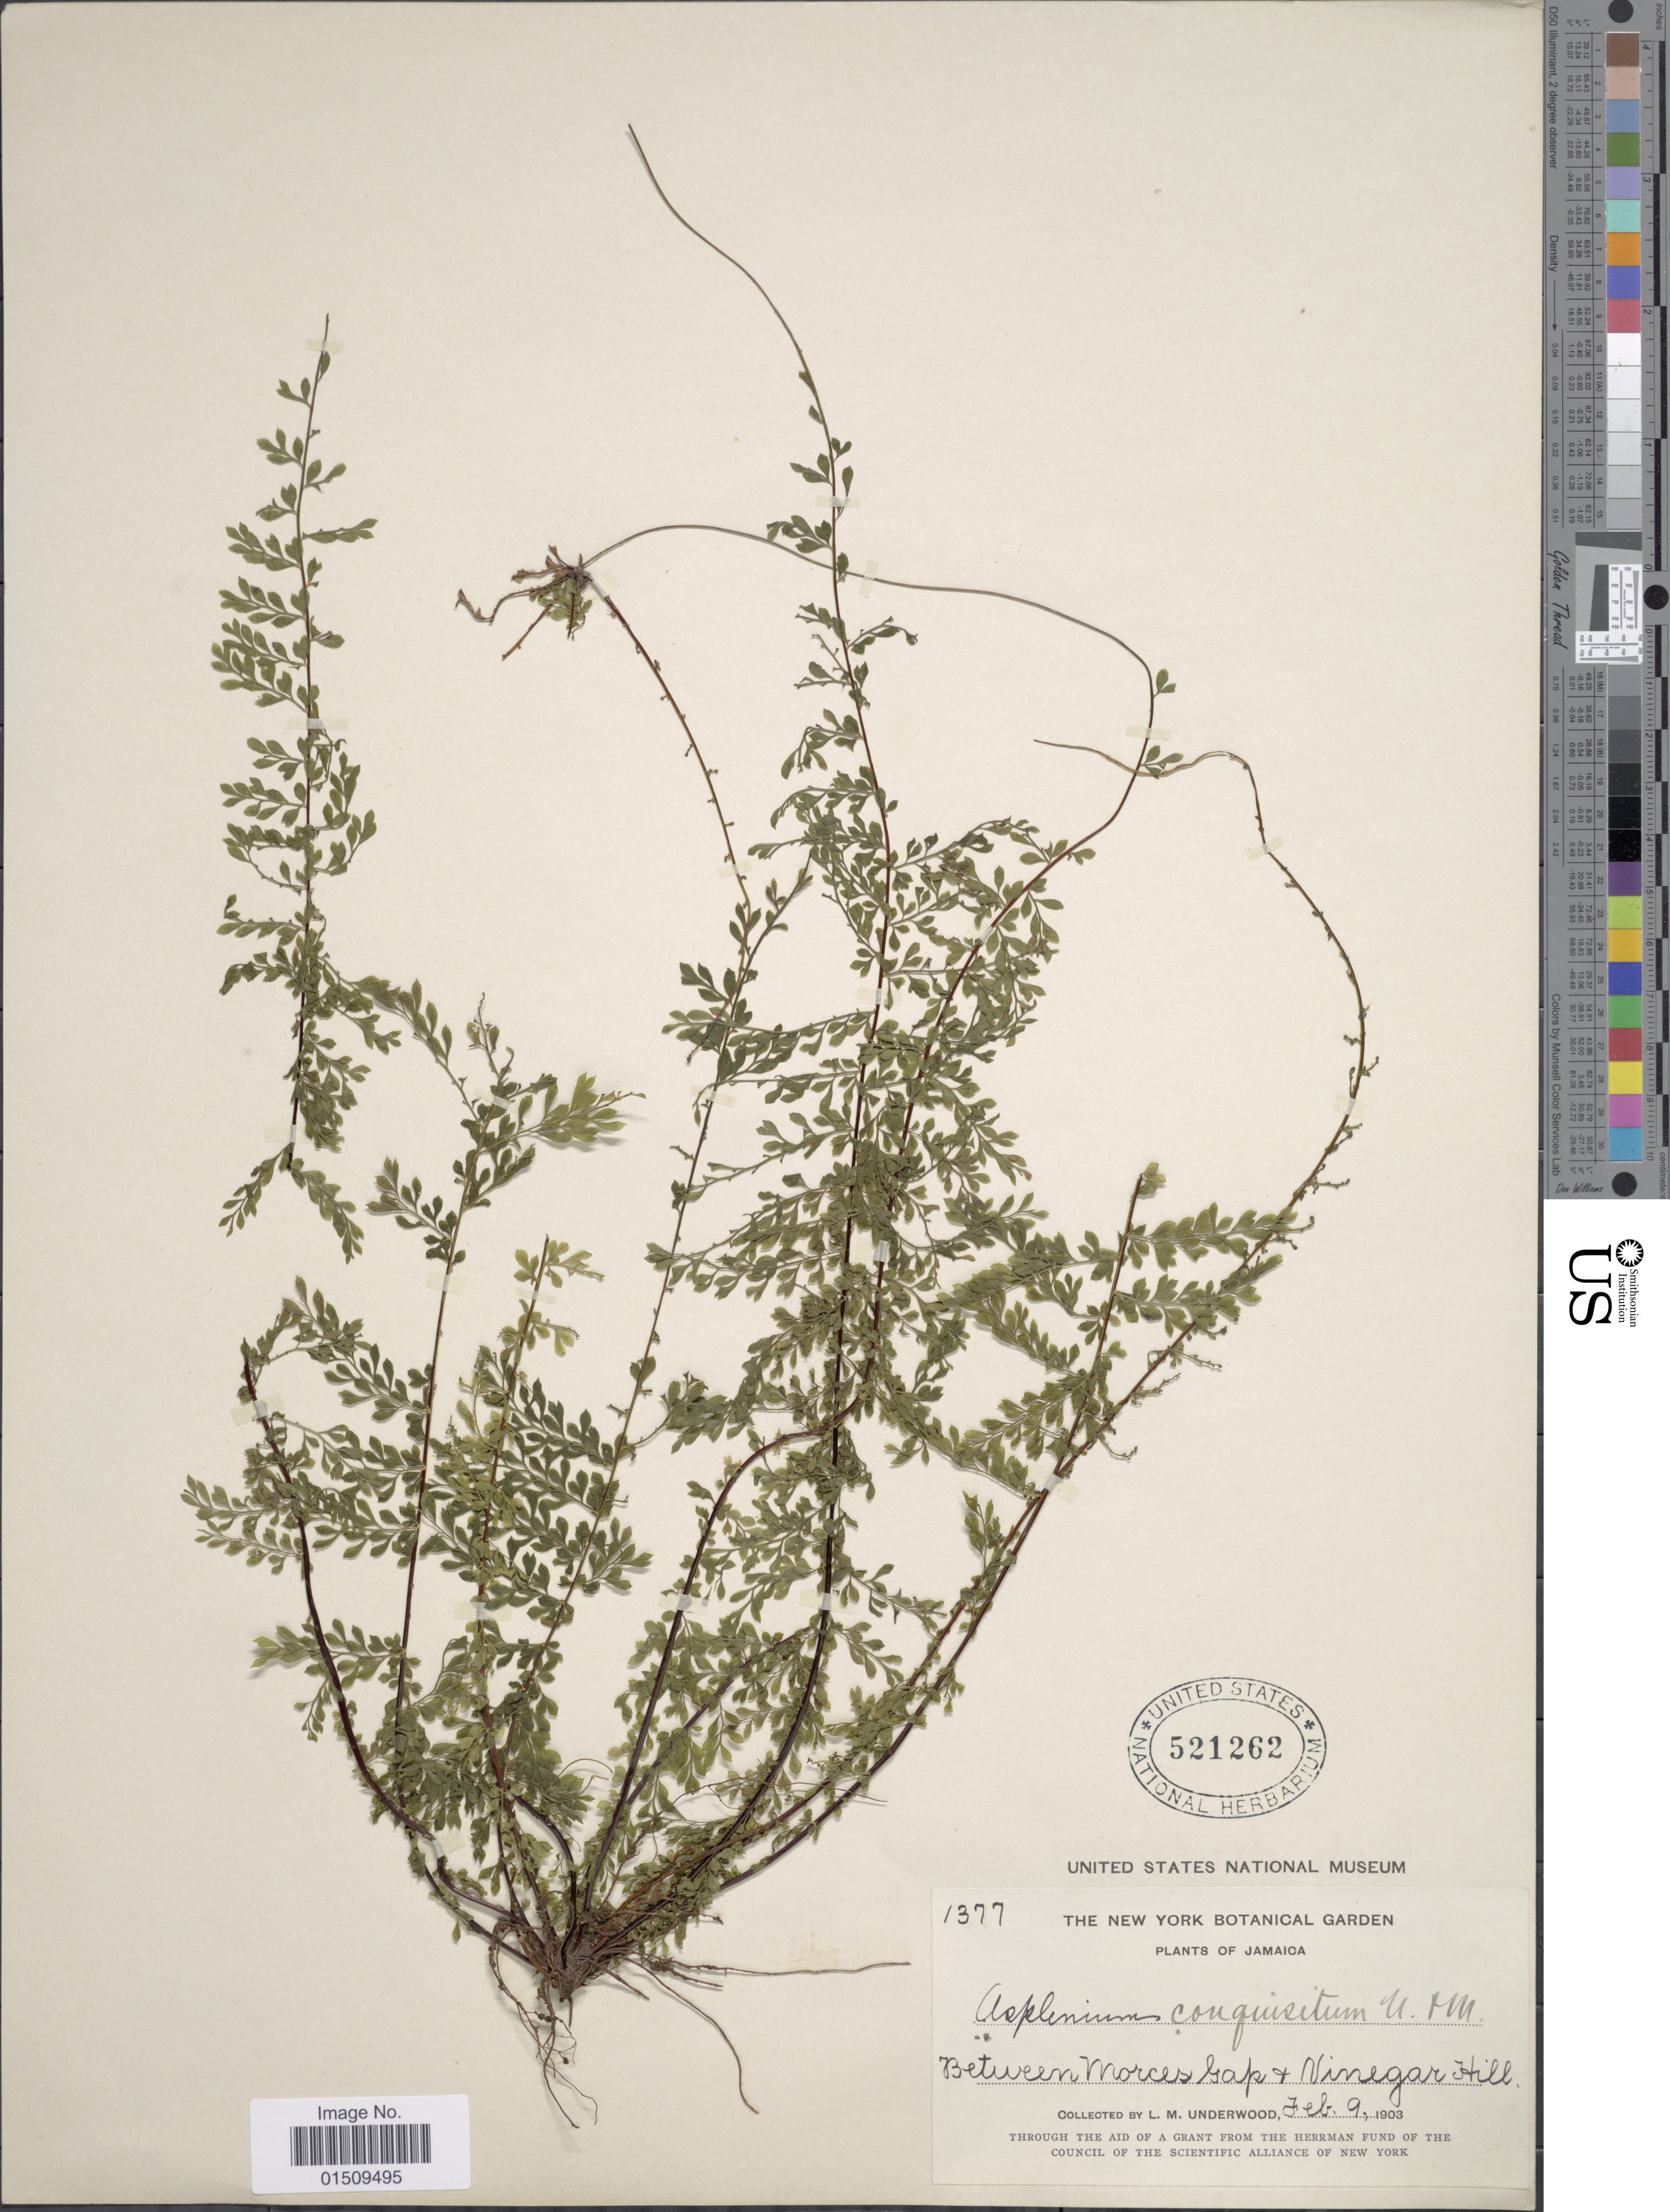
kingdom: Plantae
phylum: Tracheophyta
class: Polypodiopsida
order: Polypodiales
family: Aspleniaceae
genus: Asplenium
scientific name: Asplenium rutaceum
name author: (Willd.) Mett.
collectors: L. M. Underwood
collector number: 1377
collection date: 1903-02-09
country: Jamaica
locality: Jamaica, between Morce's Gap & Vinegar Hill.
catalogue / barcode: US 521262